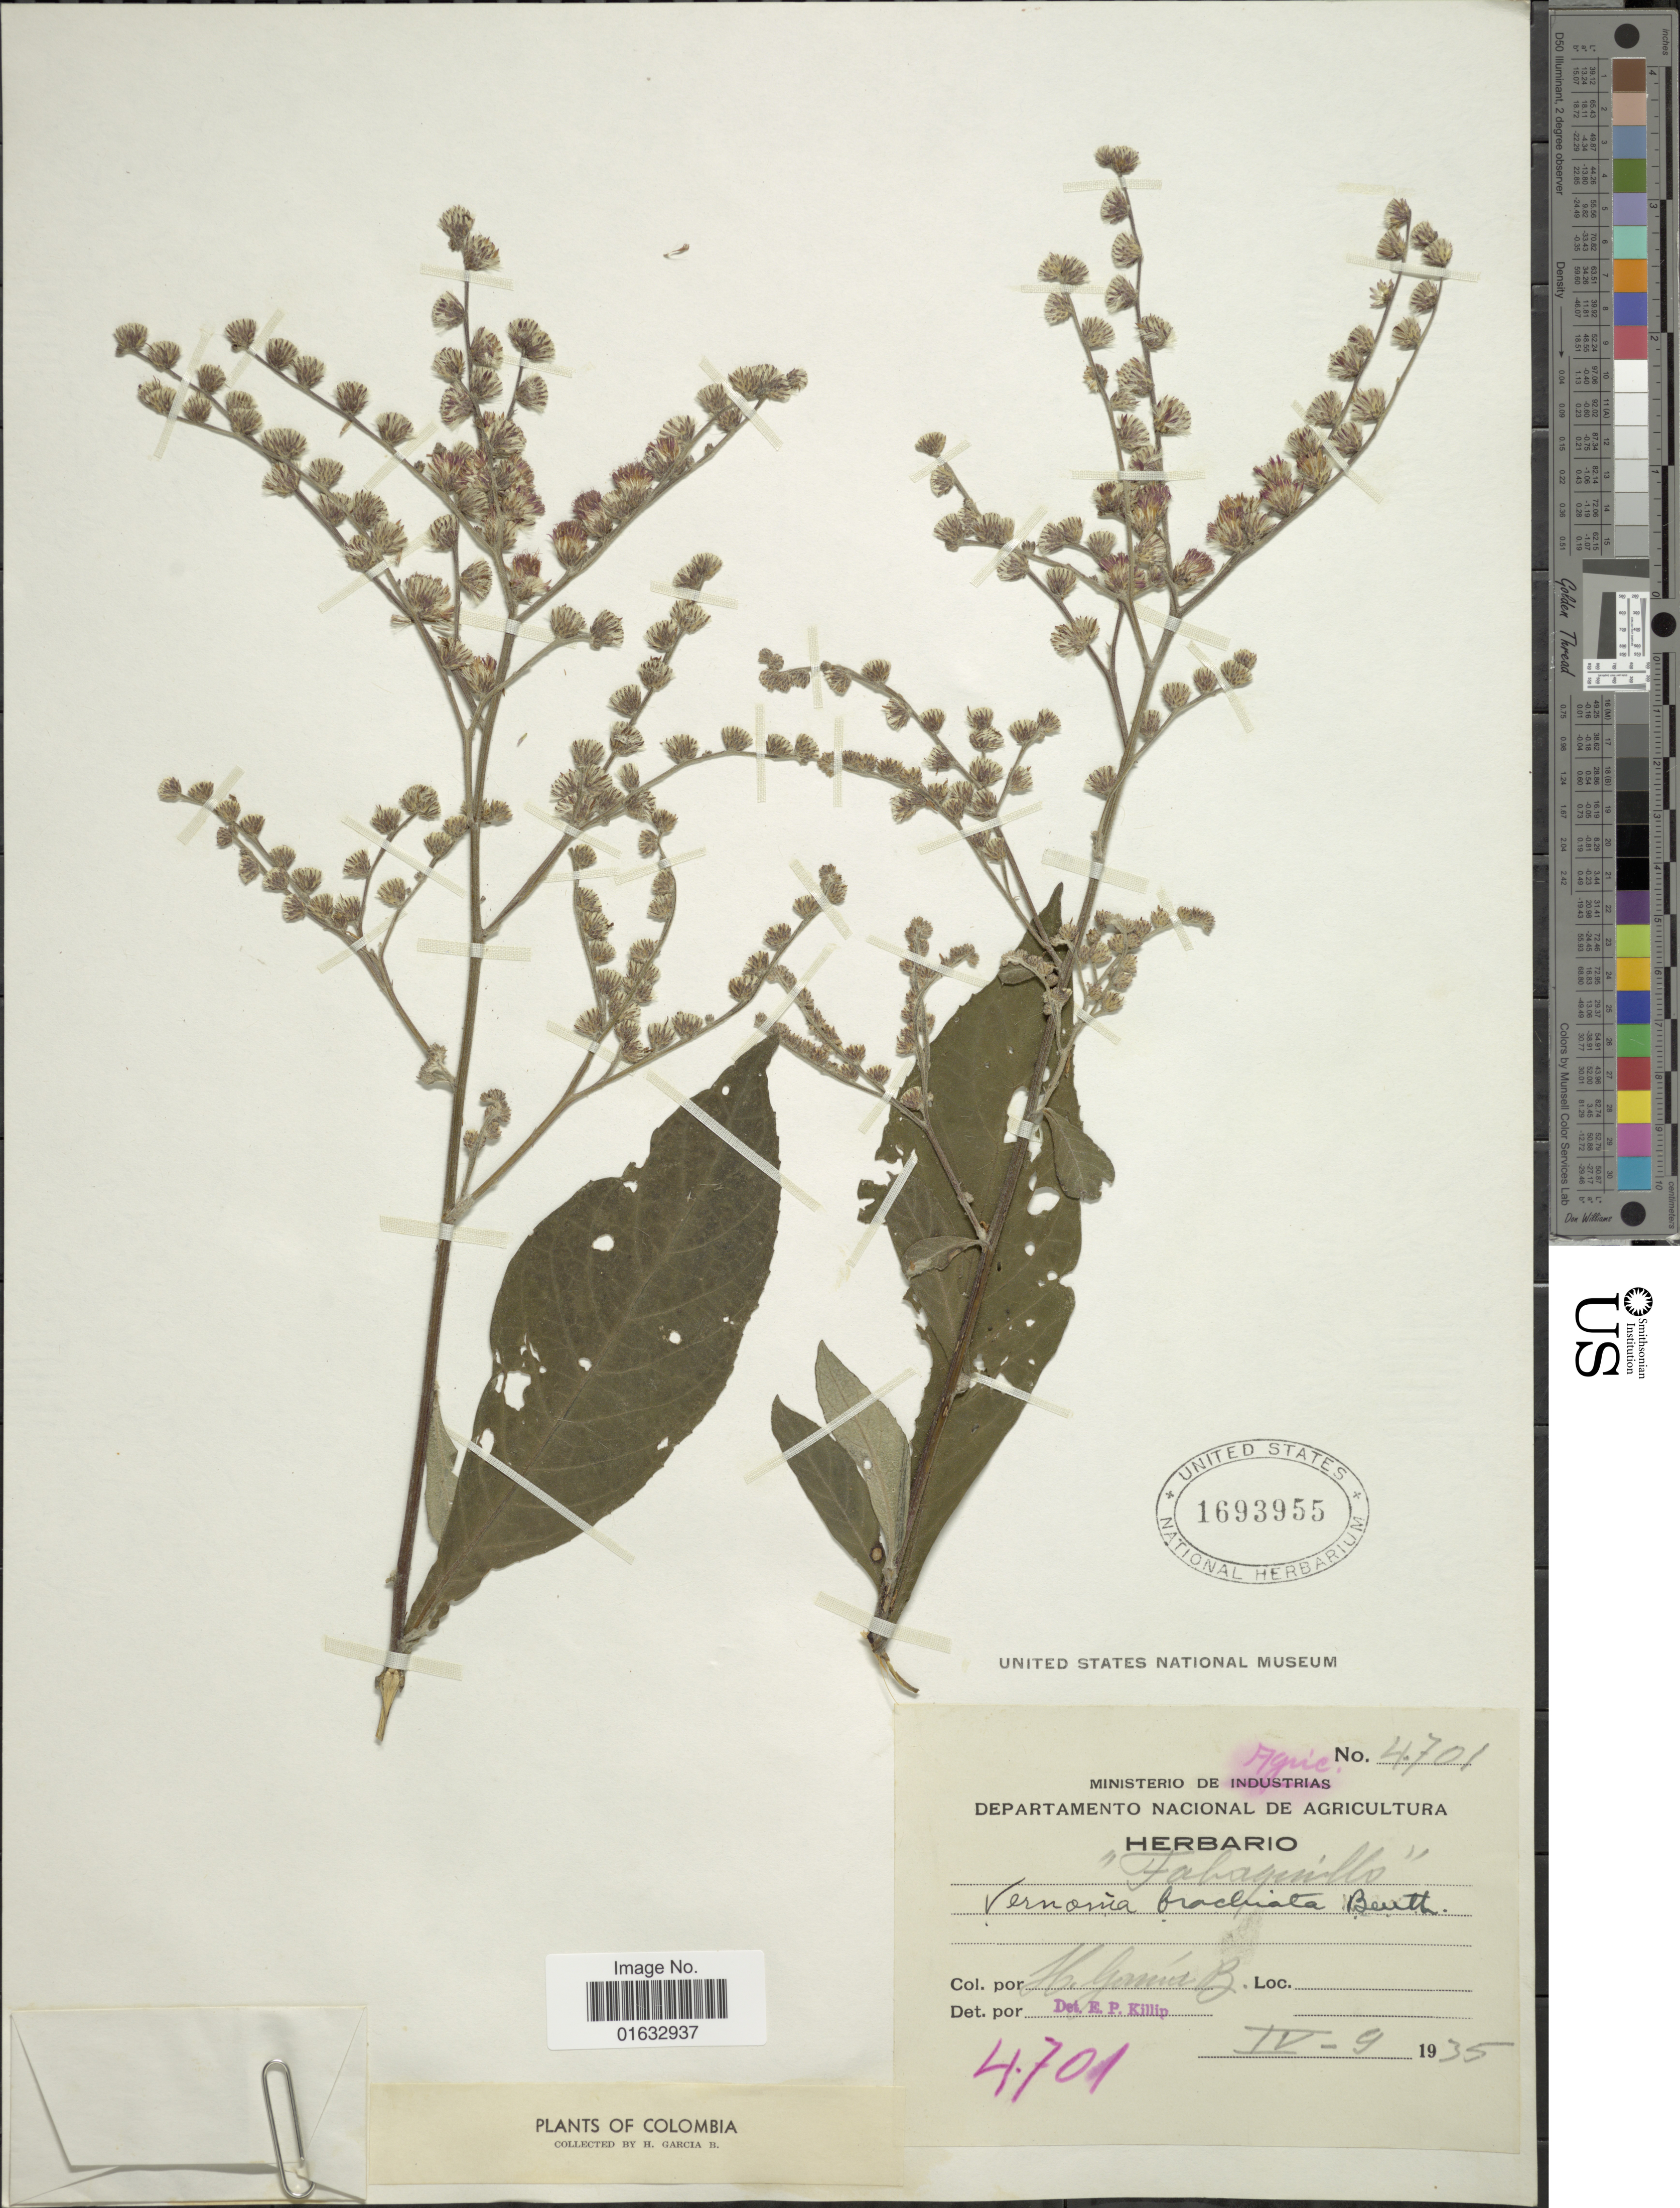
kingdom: Plantae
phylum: Tracheophyta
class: Magnoliopsida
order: Asterales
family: Asteraceae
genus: Eirmocephala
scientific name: Eirmocephala brachiata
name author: (Benth.) H. Rob.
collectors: H. García Barriga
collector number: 4701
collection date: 1935-04-09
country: Colombia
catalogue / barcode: US 1693955